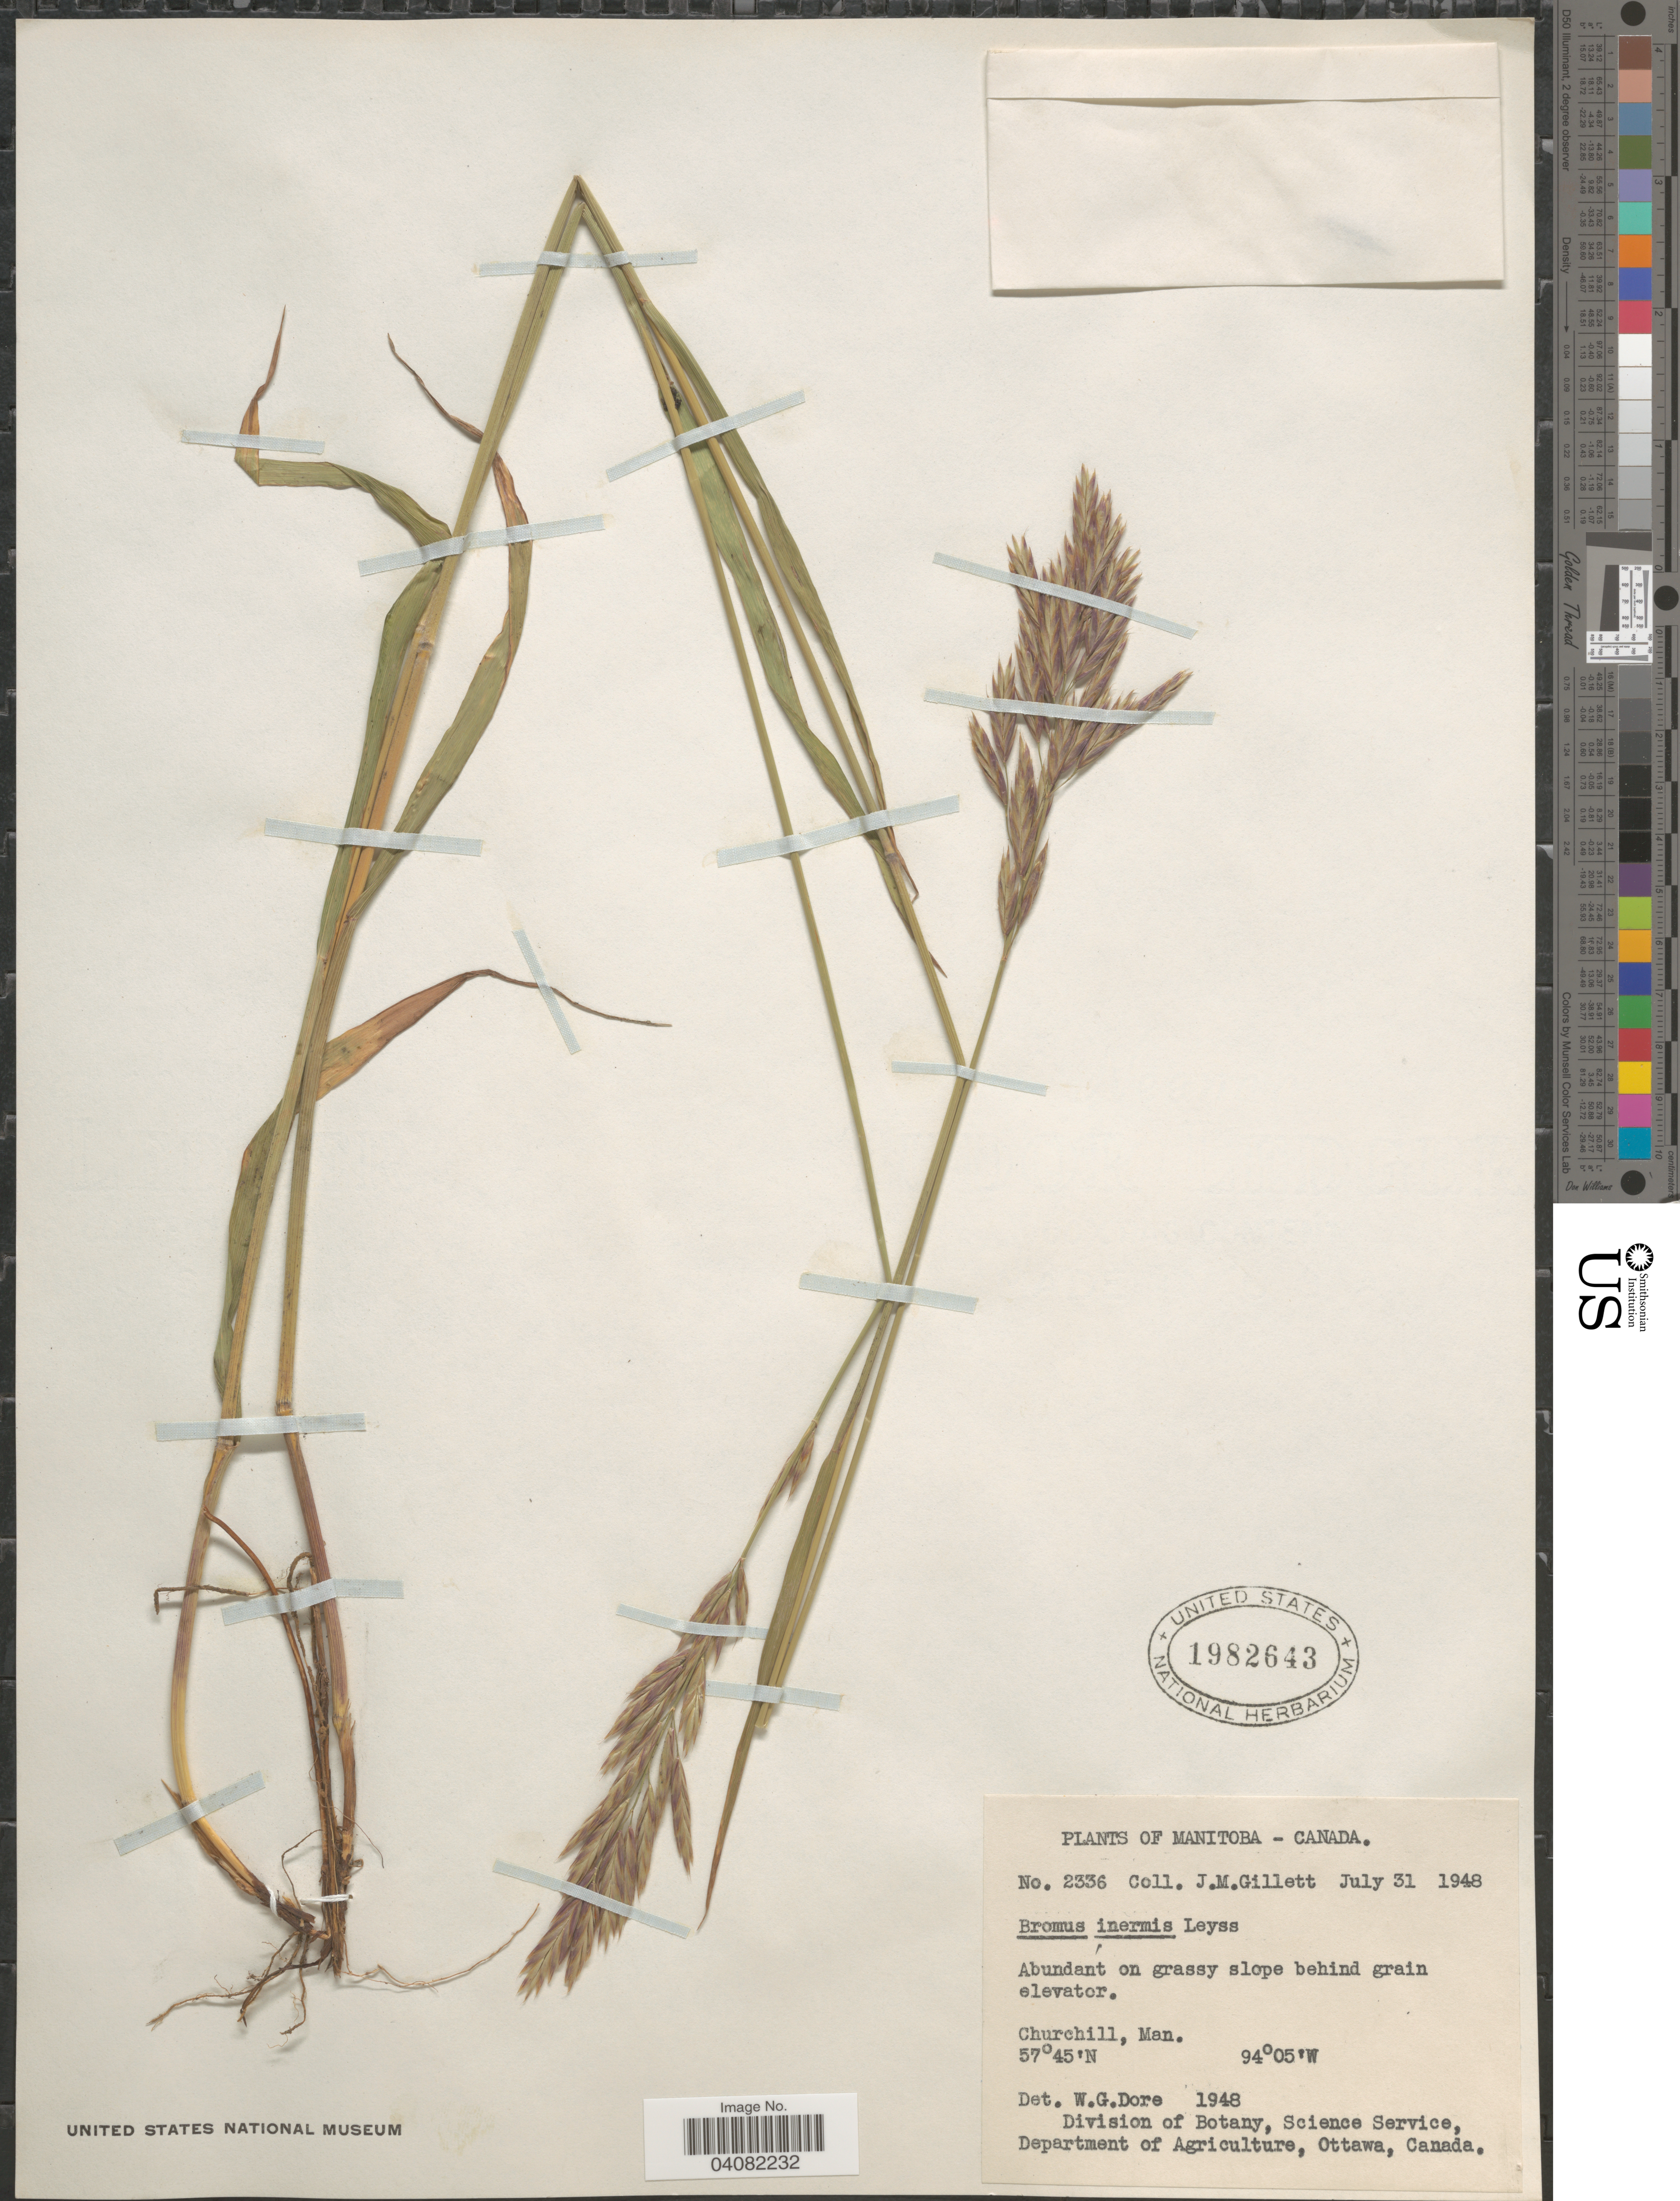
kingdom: Plantae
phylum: Tracheophyta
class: Liliopsida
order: Poales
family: Poaceae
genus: Bromus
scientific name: Bromus inermis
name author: Leyss.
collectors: J. M. Gillett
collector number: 2336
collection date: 1948-07-31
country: Canada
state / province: Manitoba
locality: On grassy slope behind grain elevator. Churchill.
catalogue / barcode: US 1982643